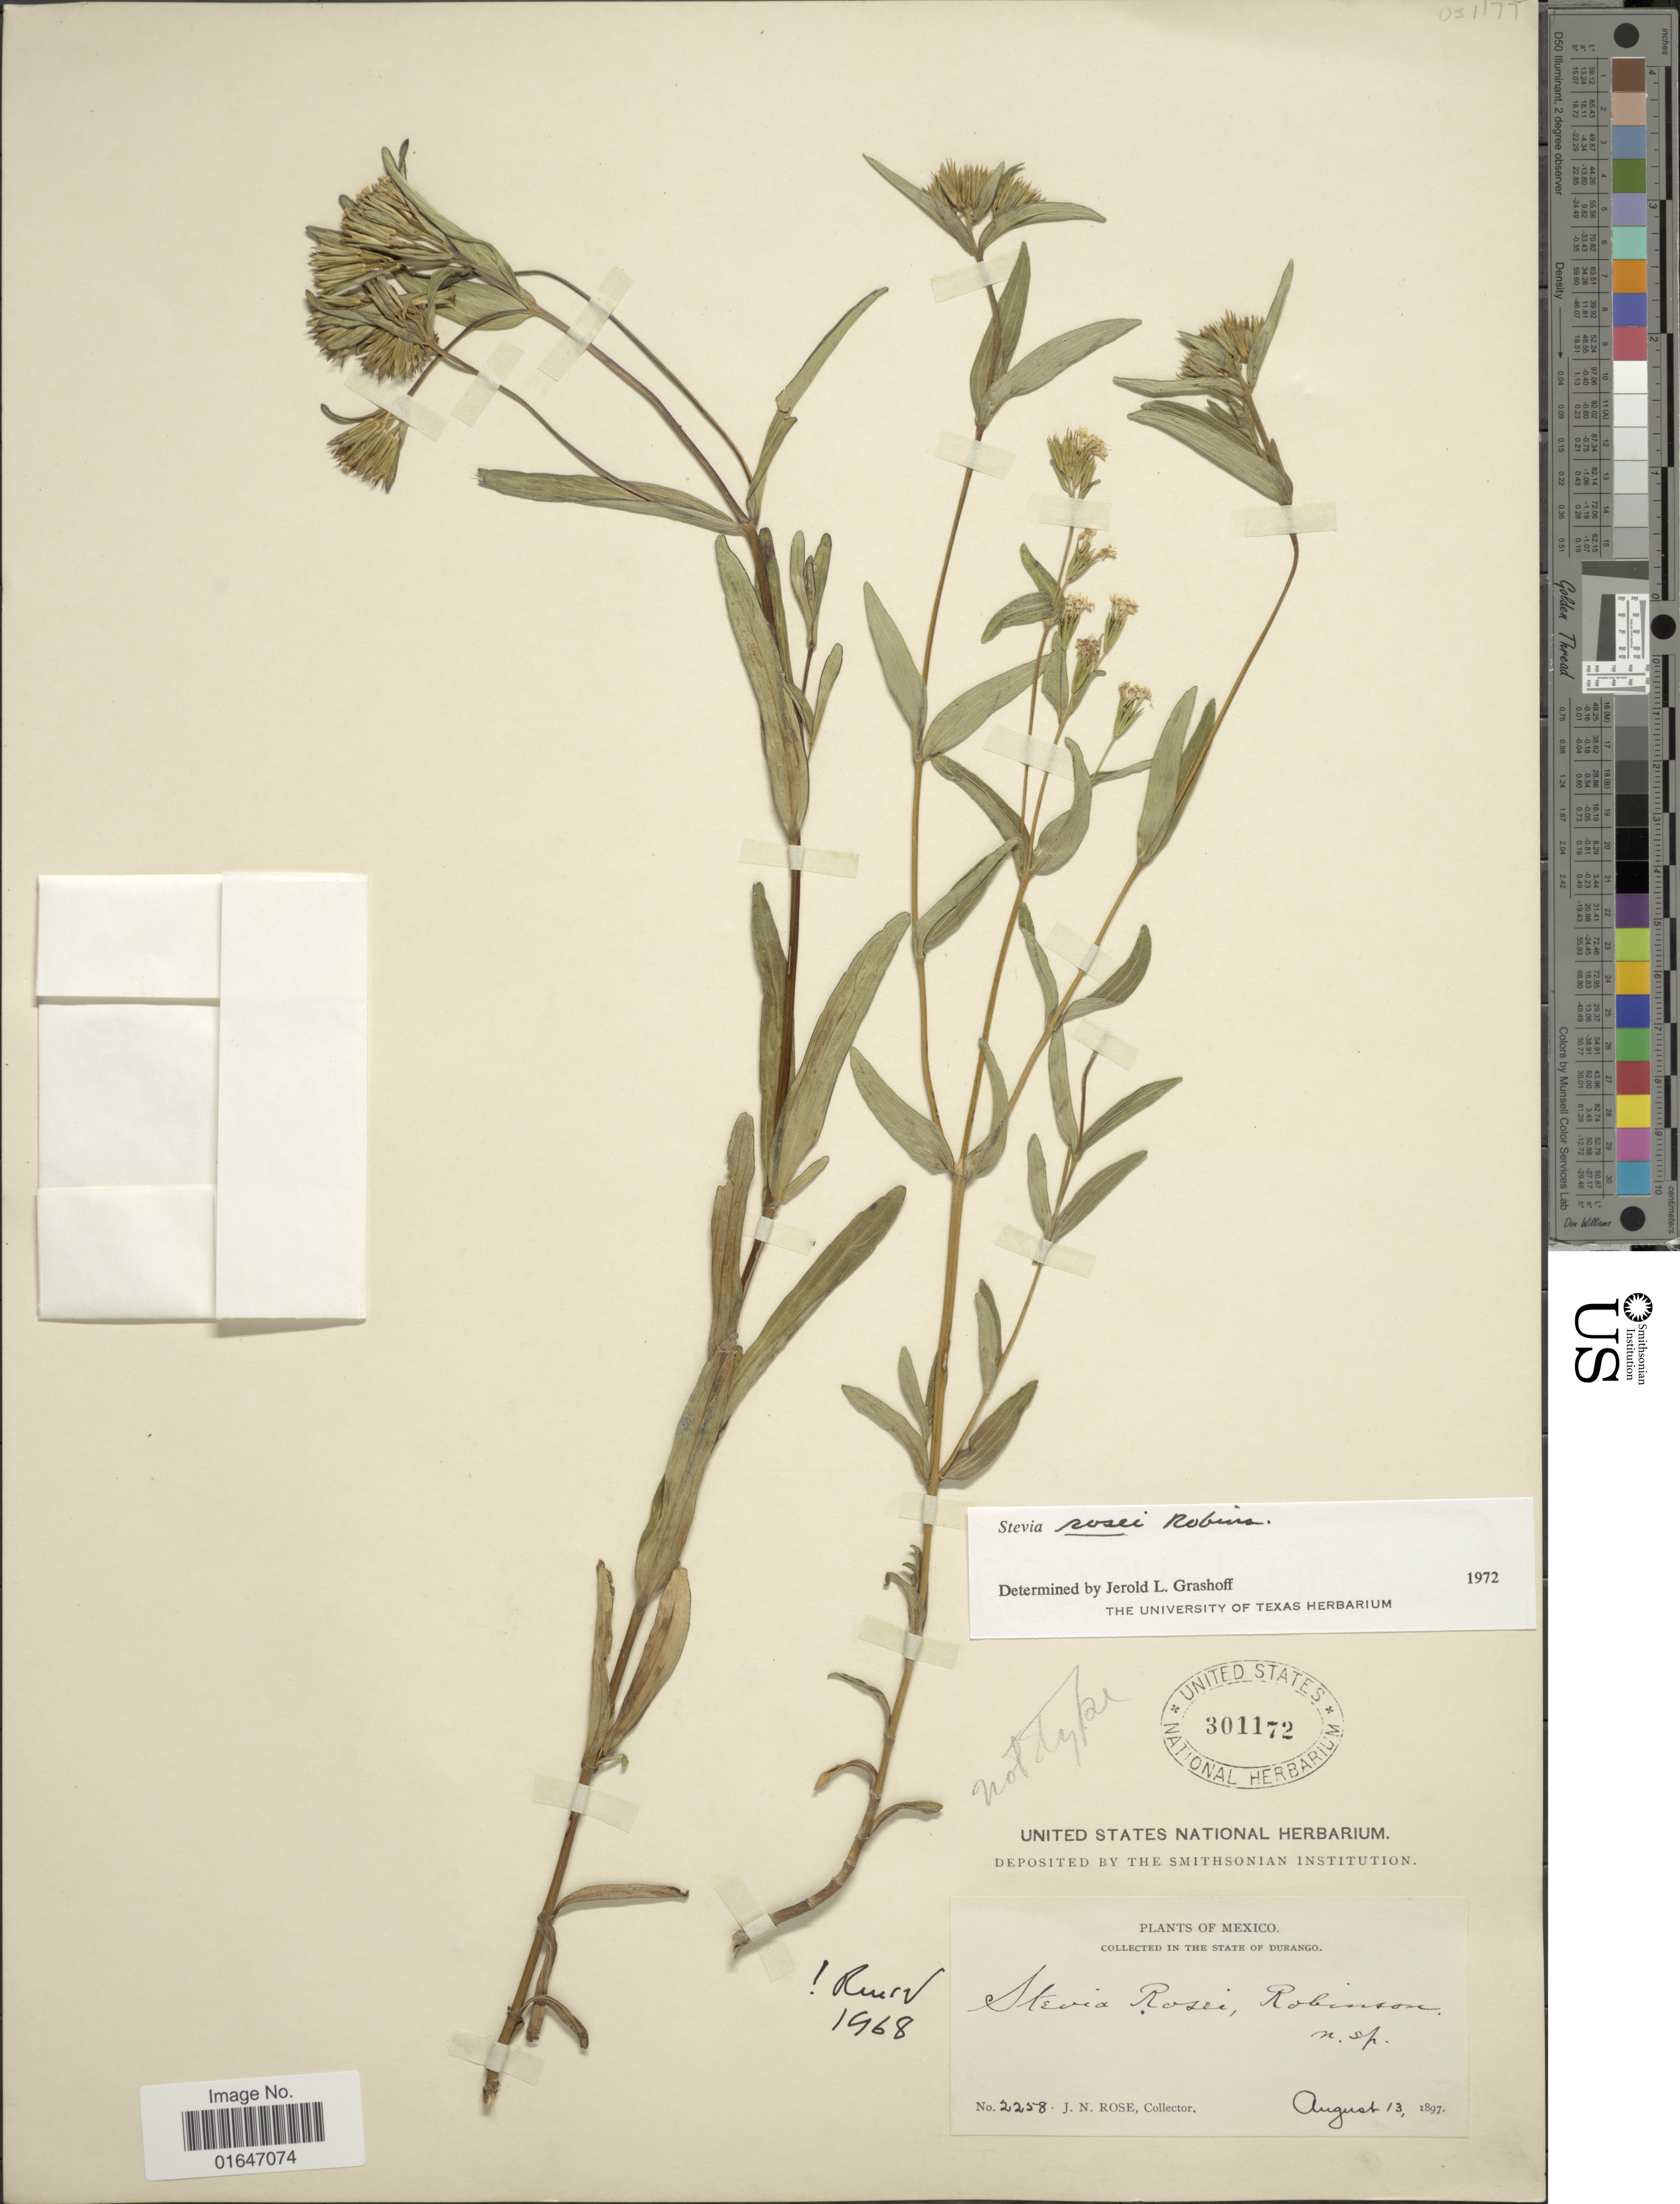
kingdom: Plantae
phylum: Tracheophyta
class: Magnoliopsida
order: Asterales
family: Asteraceae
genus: Stevia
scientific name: Stevia rosei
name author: B.L. Rob.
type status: Syntype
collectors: J. N. Rose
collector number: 2258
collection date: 1897-08-13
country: Mexico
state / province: Durango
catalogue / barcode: US 301172